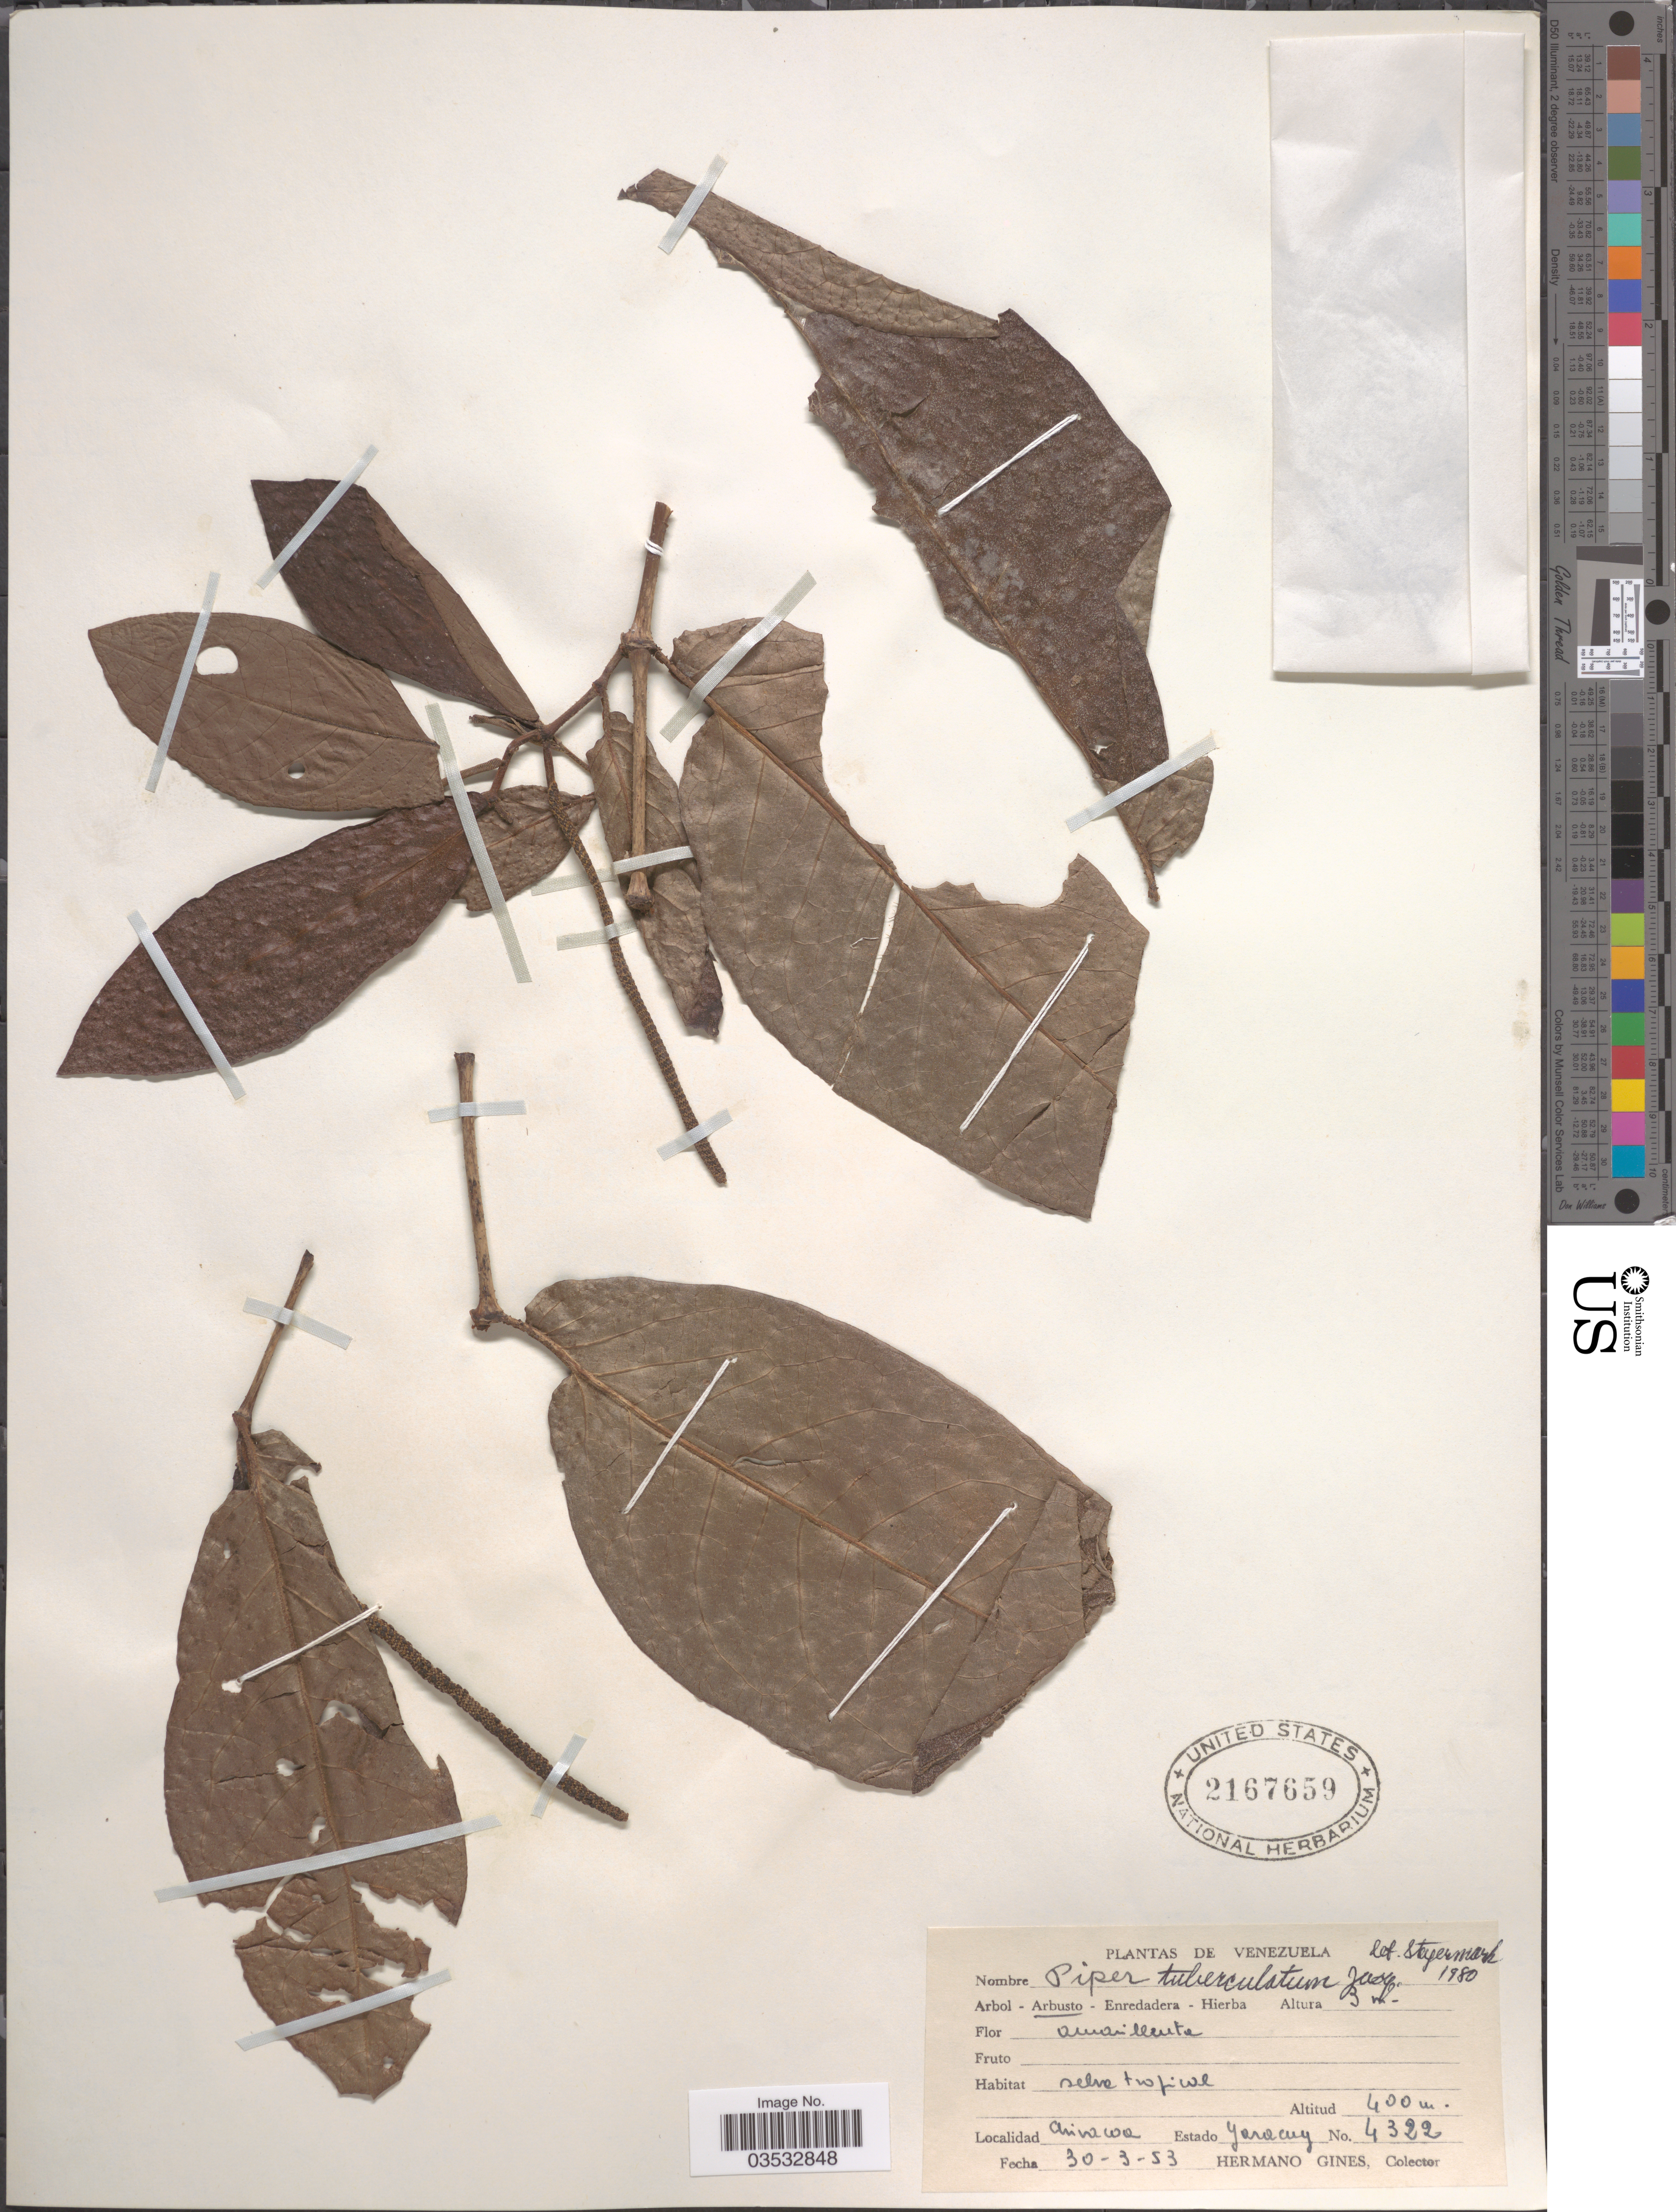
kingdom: Plantae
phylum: Tracheophyta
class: Magnoliopsida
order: Piperales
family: Piperaceae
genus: Piper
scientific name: Piper tuberculatum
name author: Jacq.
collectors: Bro. Gines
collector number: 4322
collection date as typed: Transcribed d/m/y: 30/3/53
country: Venezuela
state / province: Yaracuy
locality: Chivacoa.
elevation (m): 400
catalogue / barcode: US 2167659